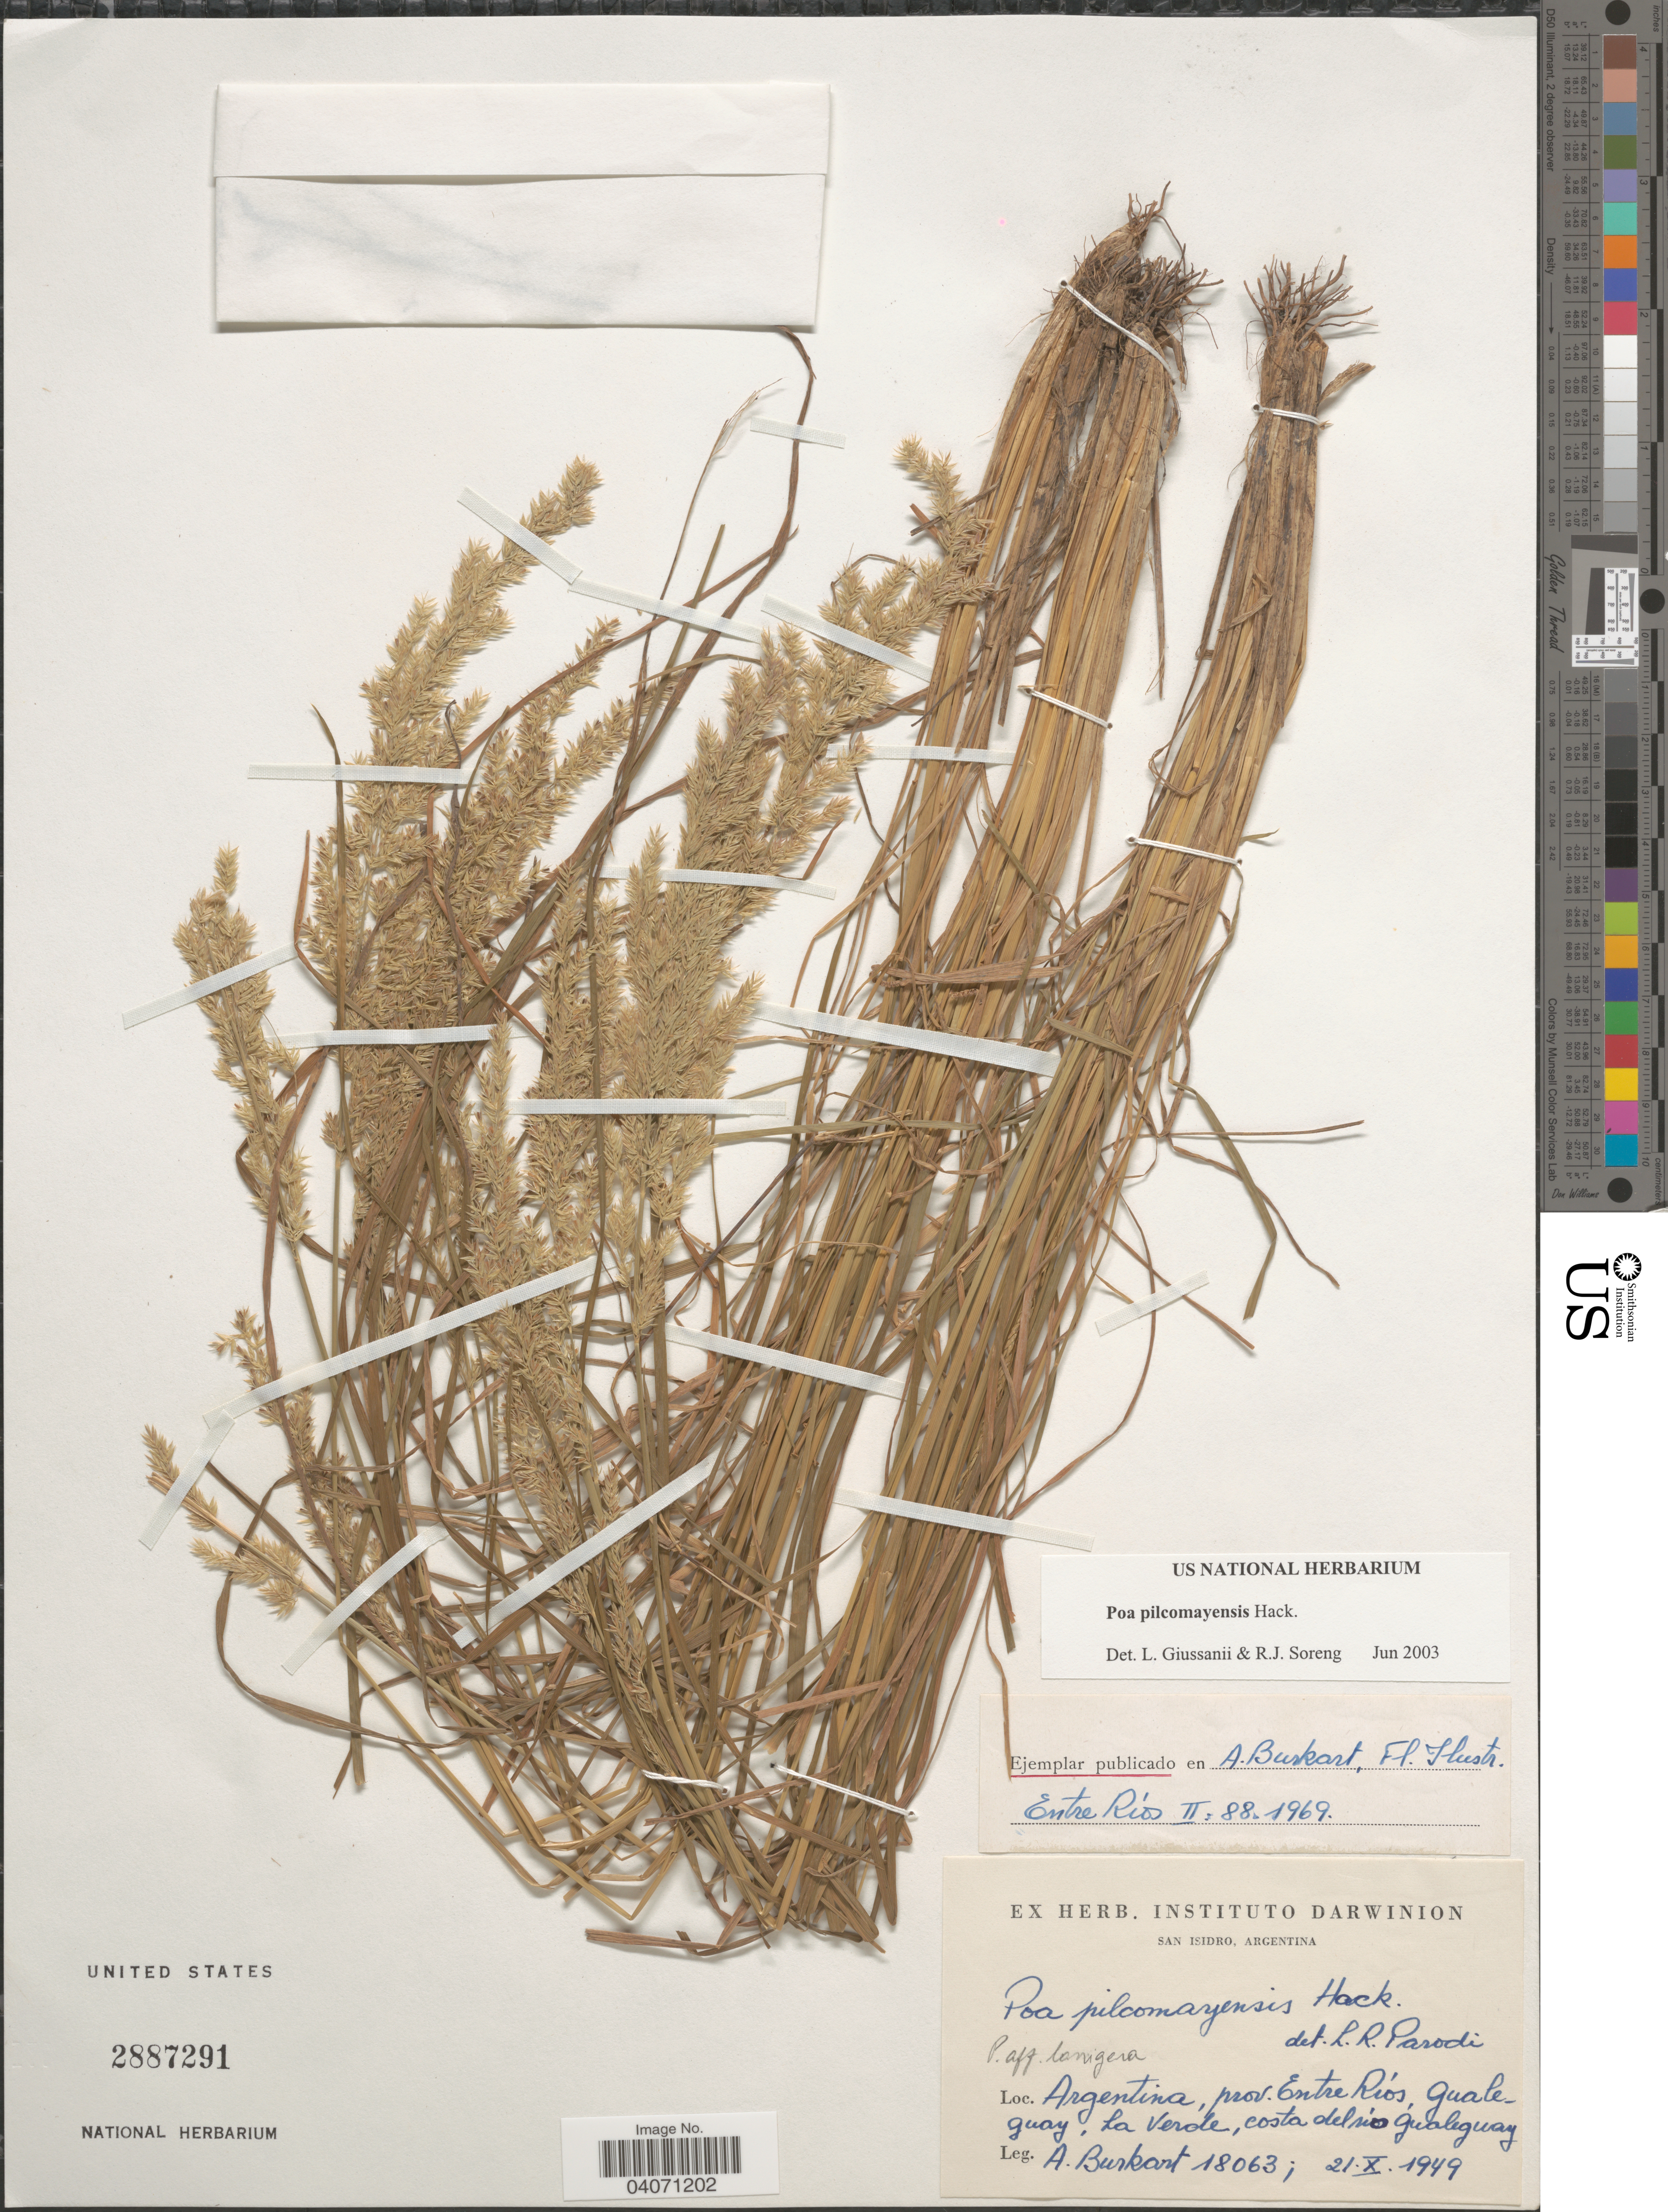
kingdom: Plantae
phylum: Tracheophyta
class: Liliopsida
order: Poales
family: Poaceae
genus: Poa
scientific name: Poa pilcomayensis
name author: Hack.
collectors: A. E. Burkart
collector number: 18063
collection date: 1949-10-21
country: Argentina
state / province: Entre Rios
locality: Gualeguay, La Verde, costa del río gualeguay.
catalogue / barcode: US 2887291